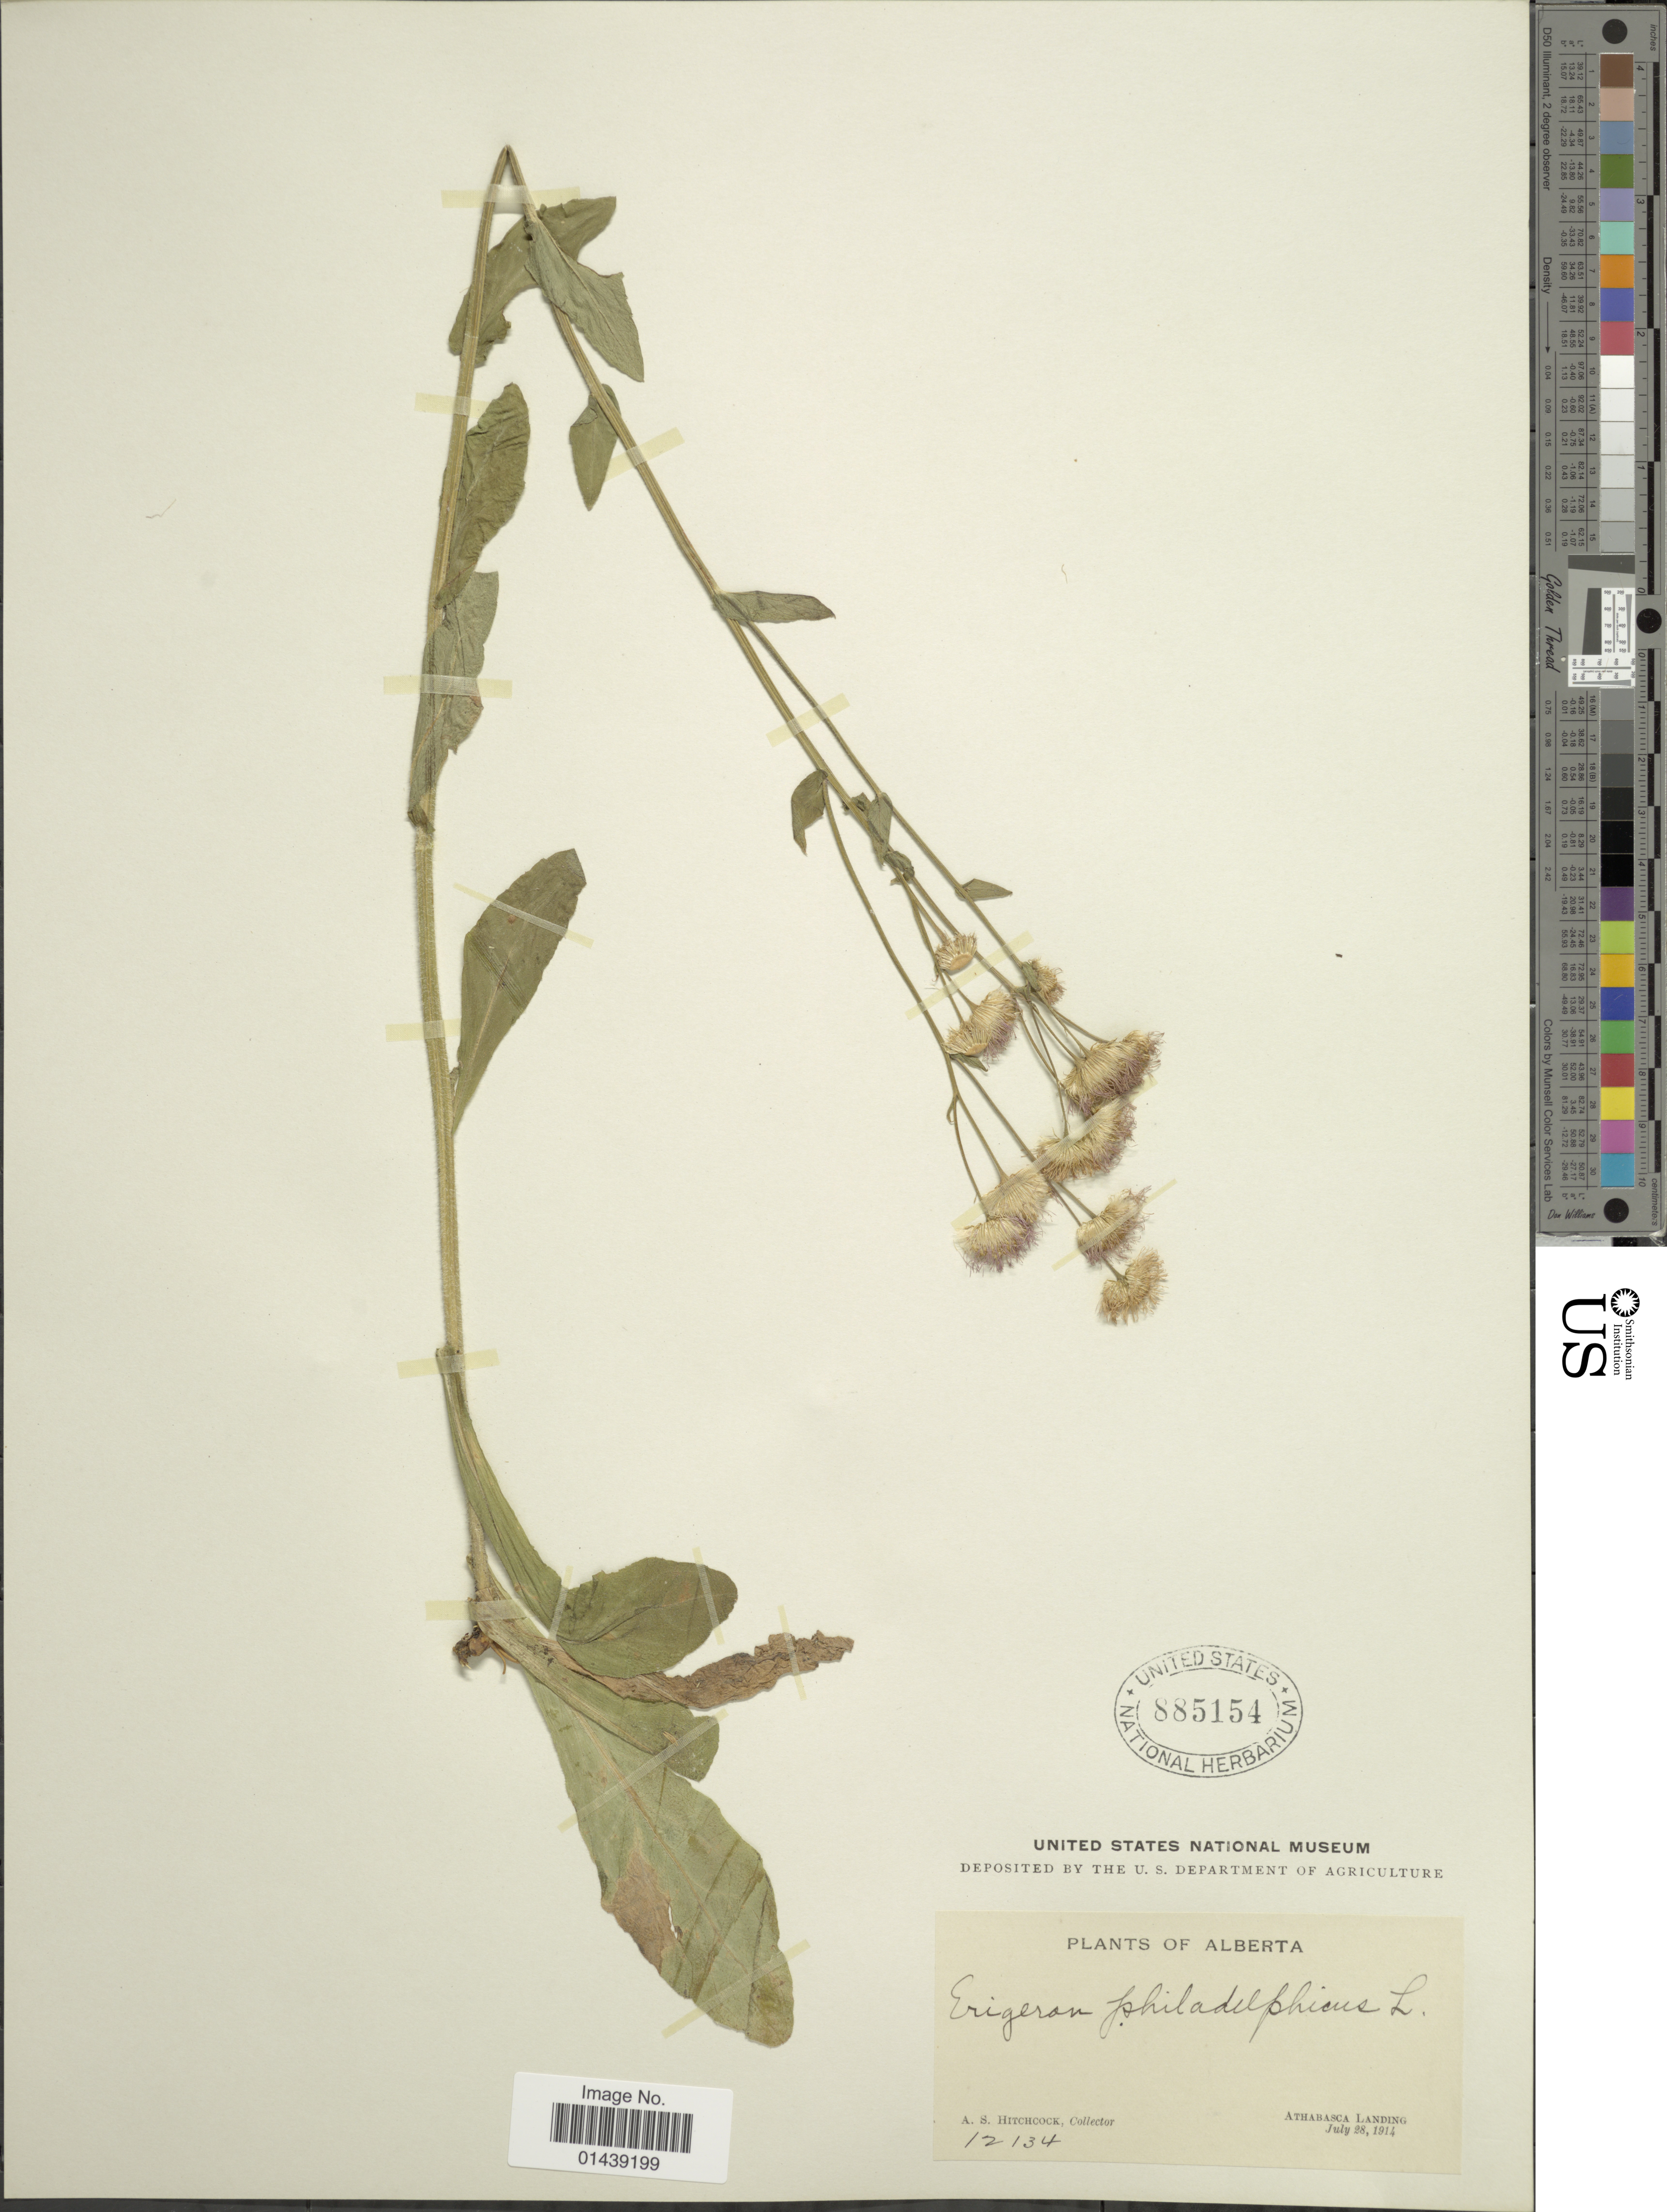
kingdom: Plantae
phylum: Tracheophyta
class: Magnoliopsida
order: Asterales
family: Asteraceae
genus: Erigeron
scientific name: Erigeron philadelphicus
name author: L.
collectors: A. S. Hitchcock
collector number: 12134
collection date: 1914-07-28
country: Canada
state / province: Alberta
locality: Athabasca Landing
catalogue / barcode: US 885154